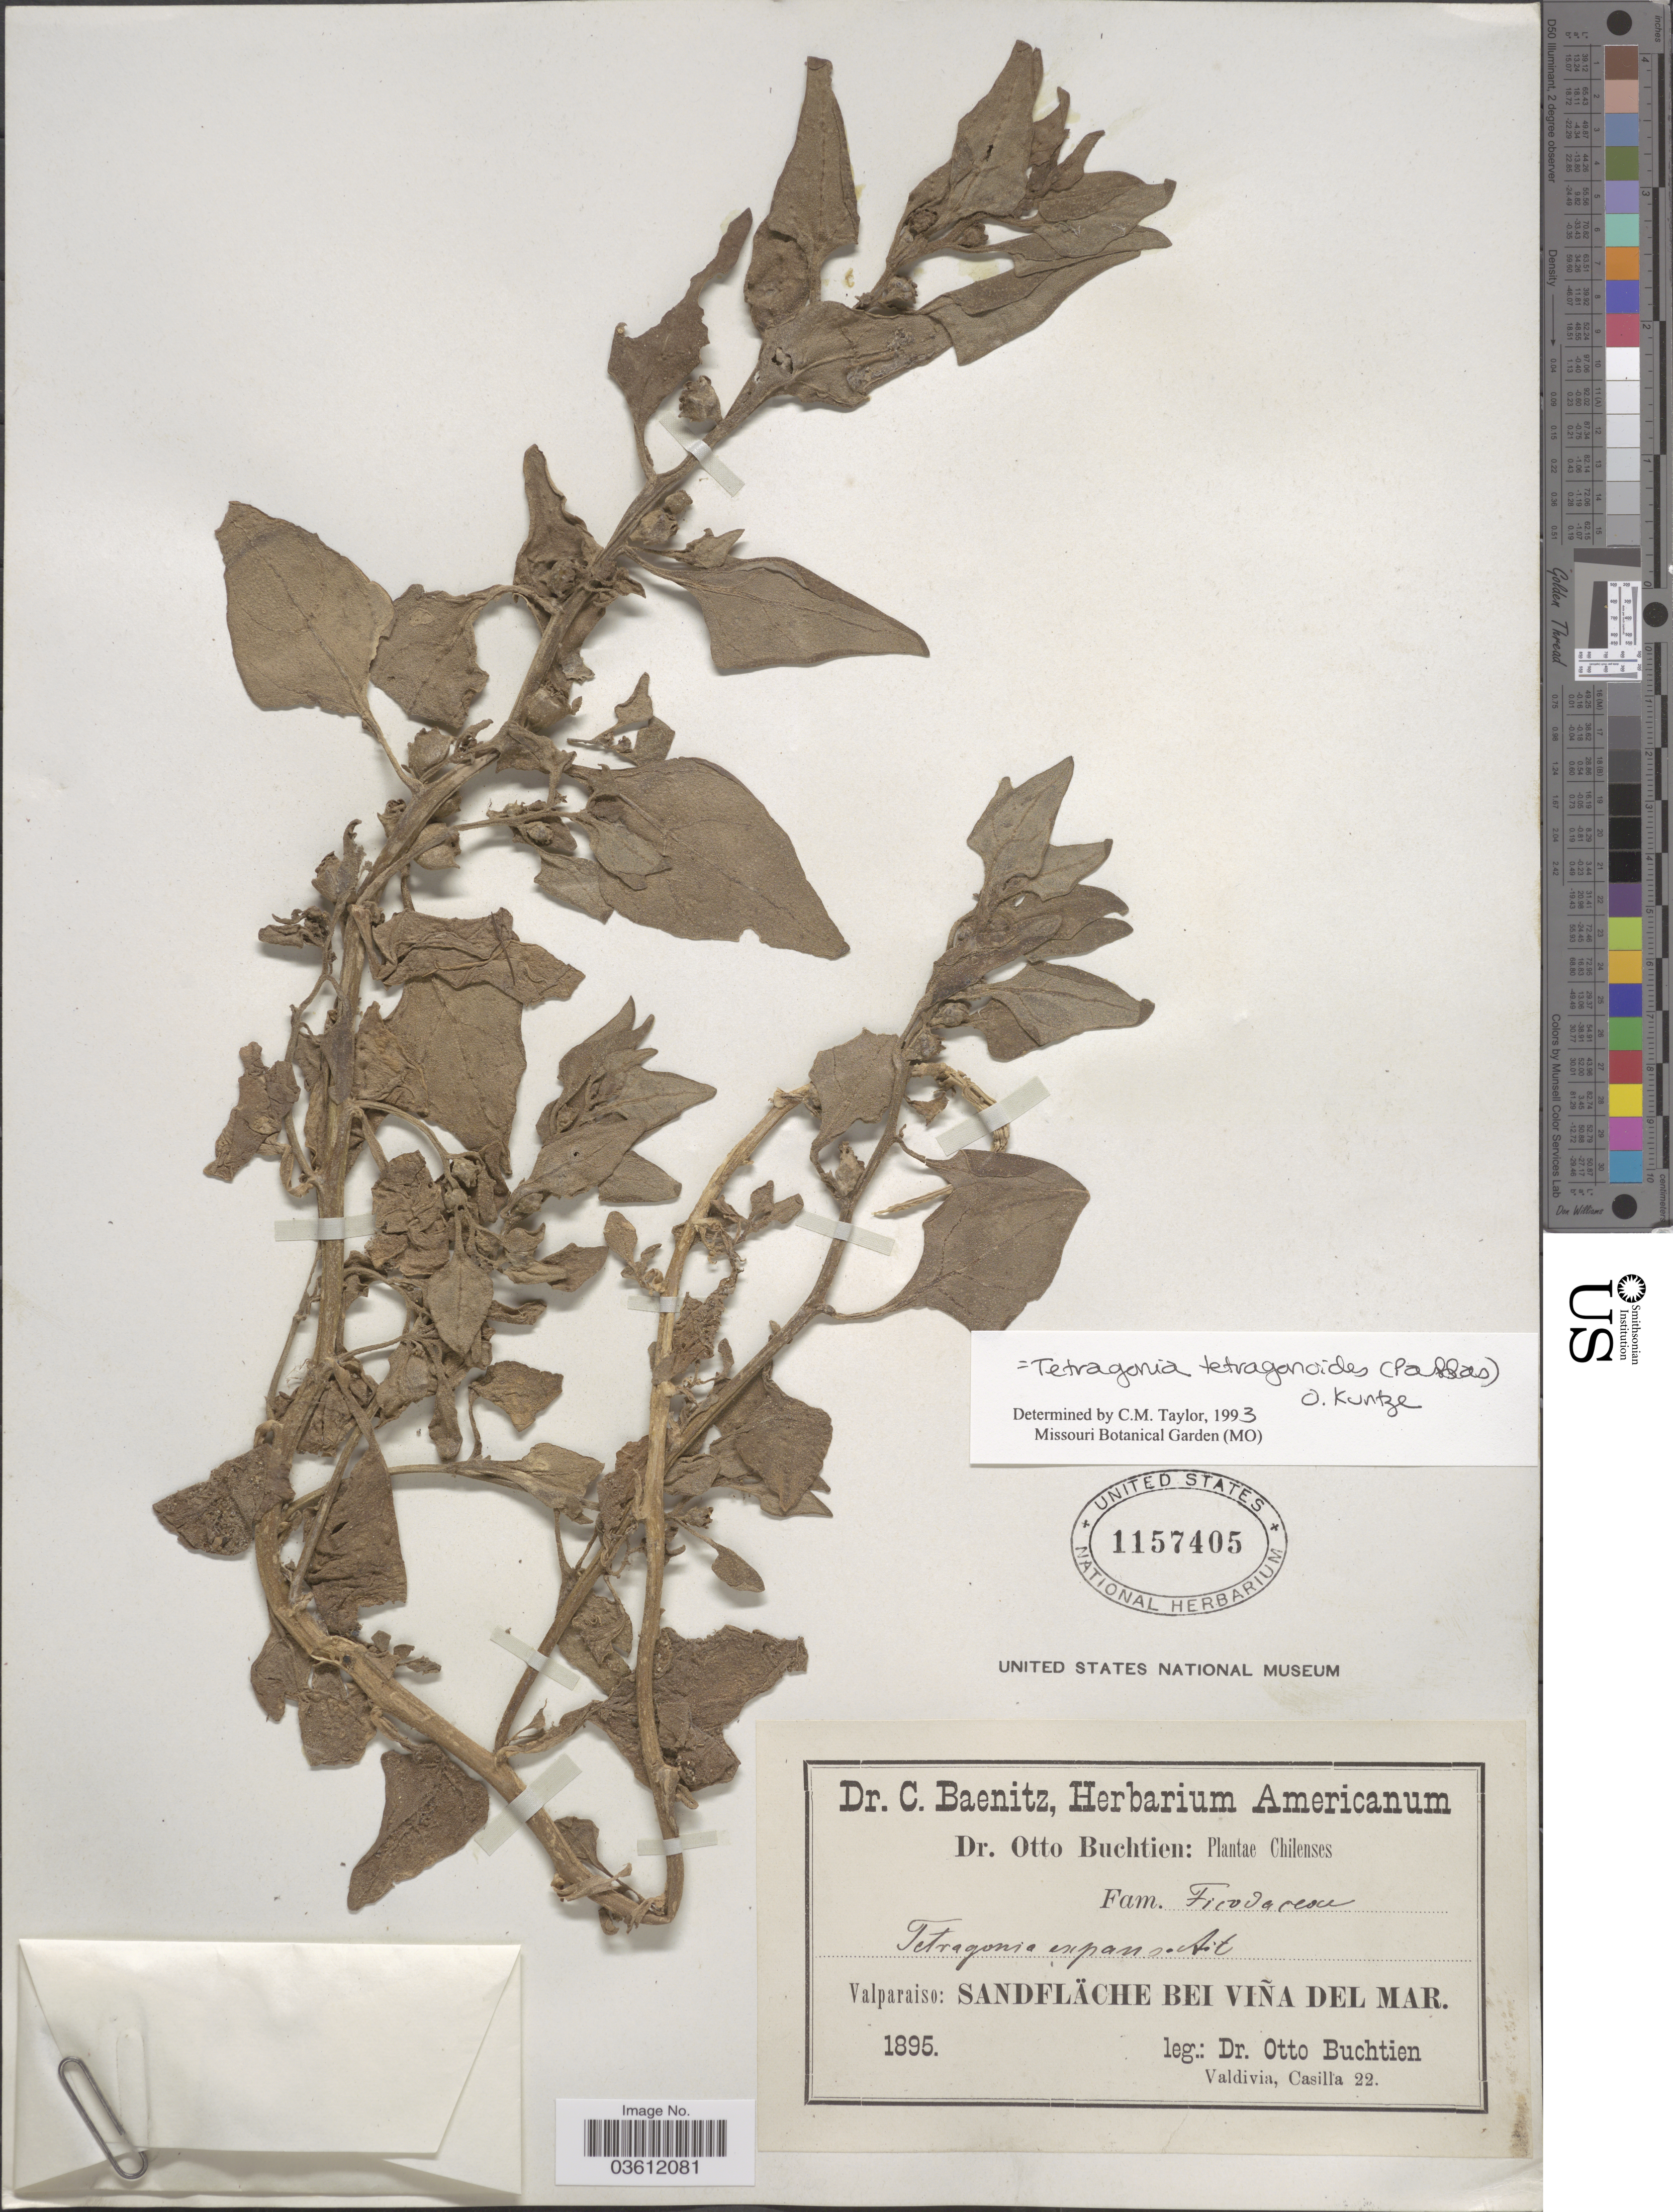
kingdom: Plantae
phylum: Tracheophyta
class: Magnoliopsida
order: Caryophyllales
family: Aizoaceae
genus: Tetragonia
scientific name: Tetragonia tetragonoides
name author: (Pall.) Kuntze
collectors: O. Buchtien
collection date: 1895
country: Chile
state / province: Valparaíso (V)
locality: Valparaiso: Sandfläche bei Viña del Mar.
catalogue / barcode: US 1157405